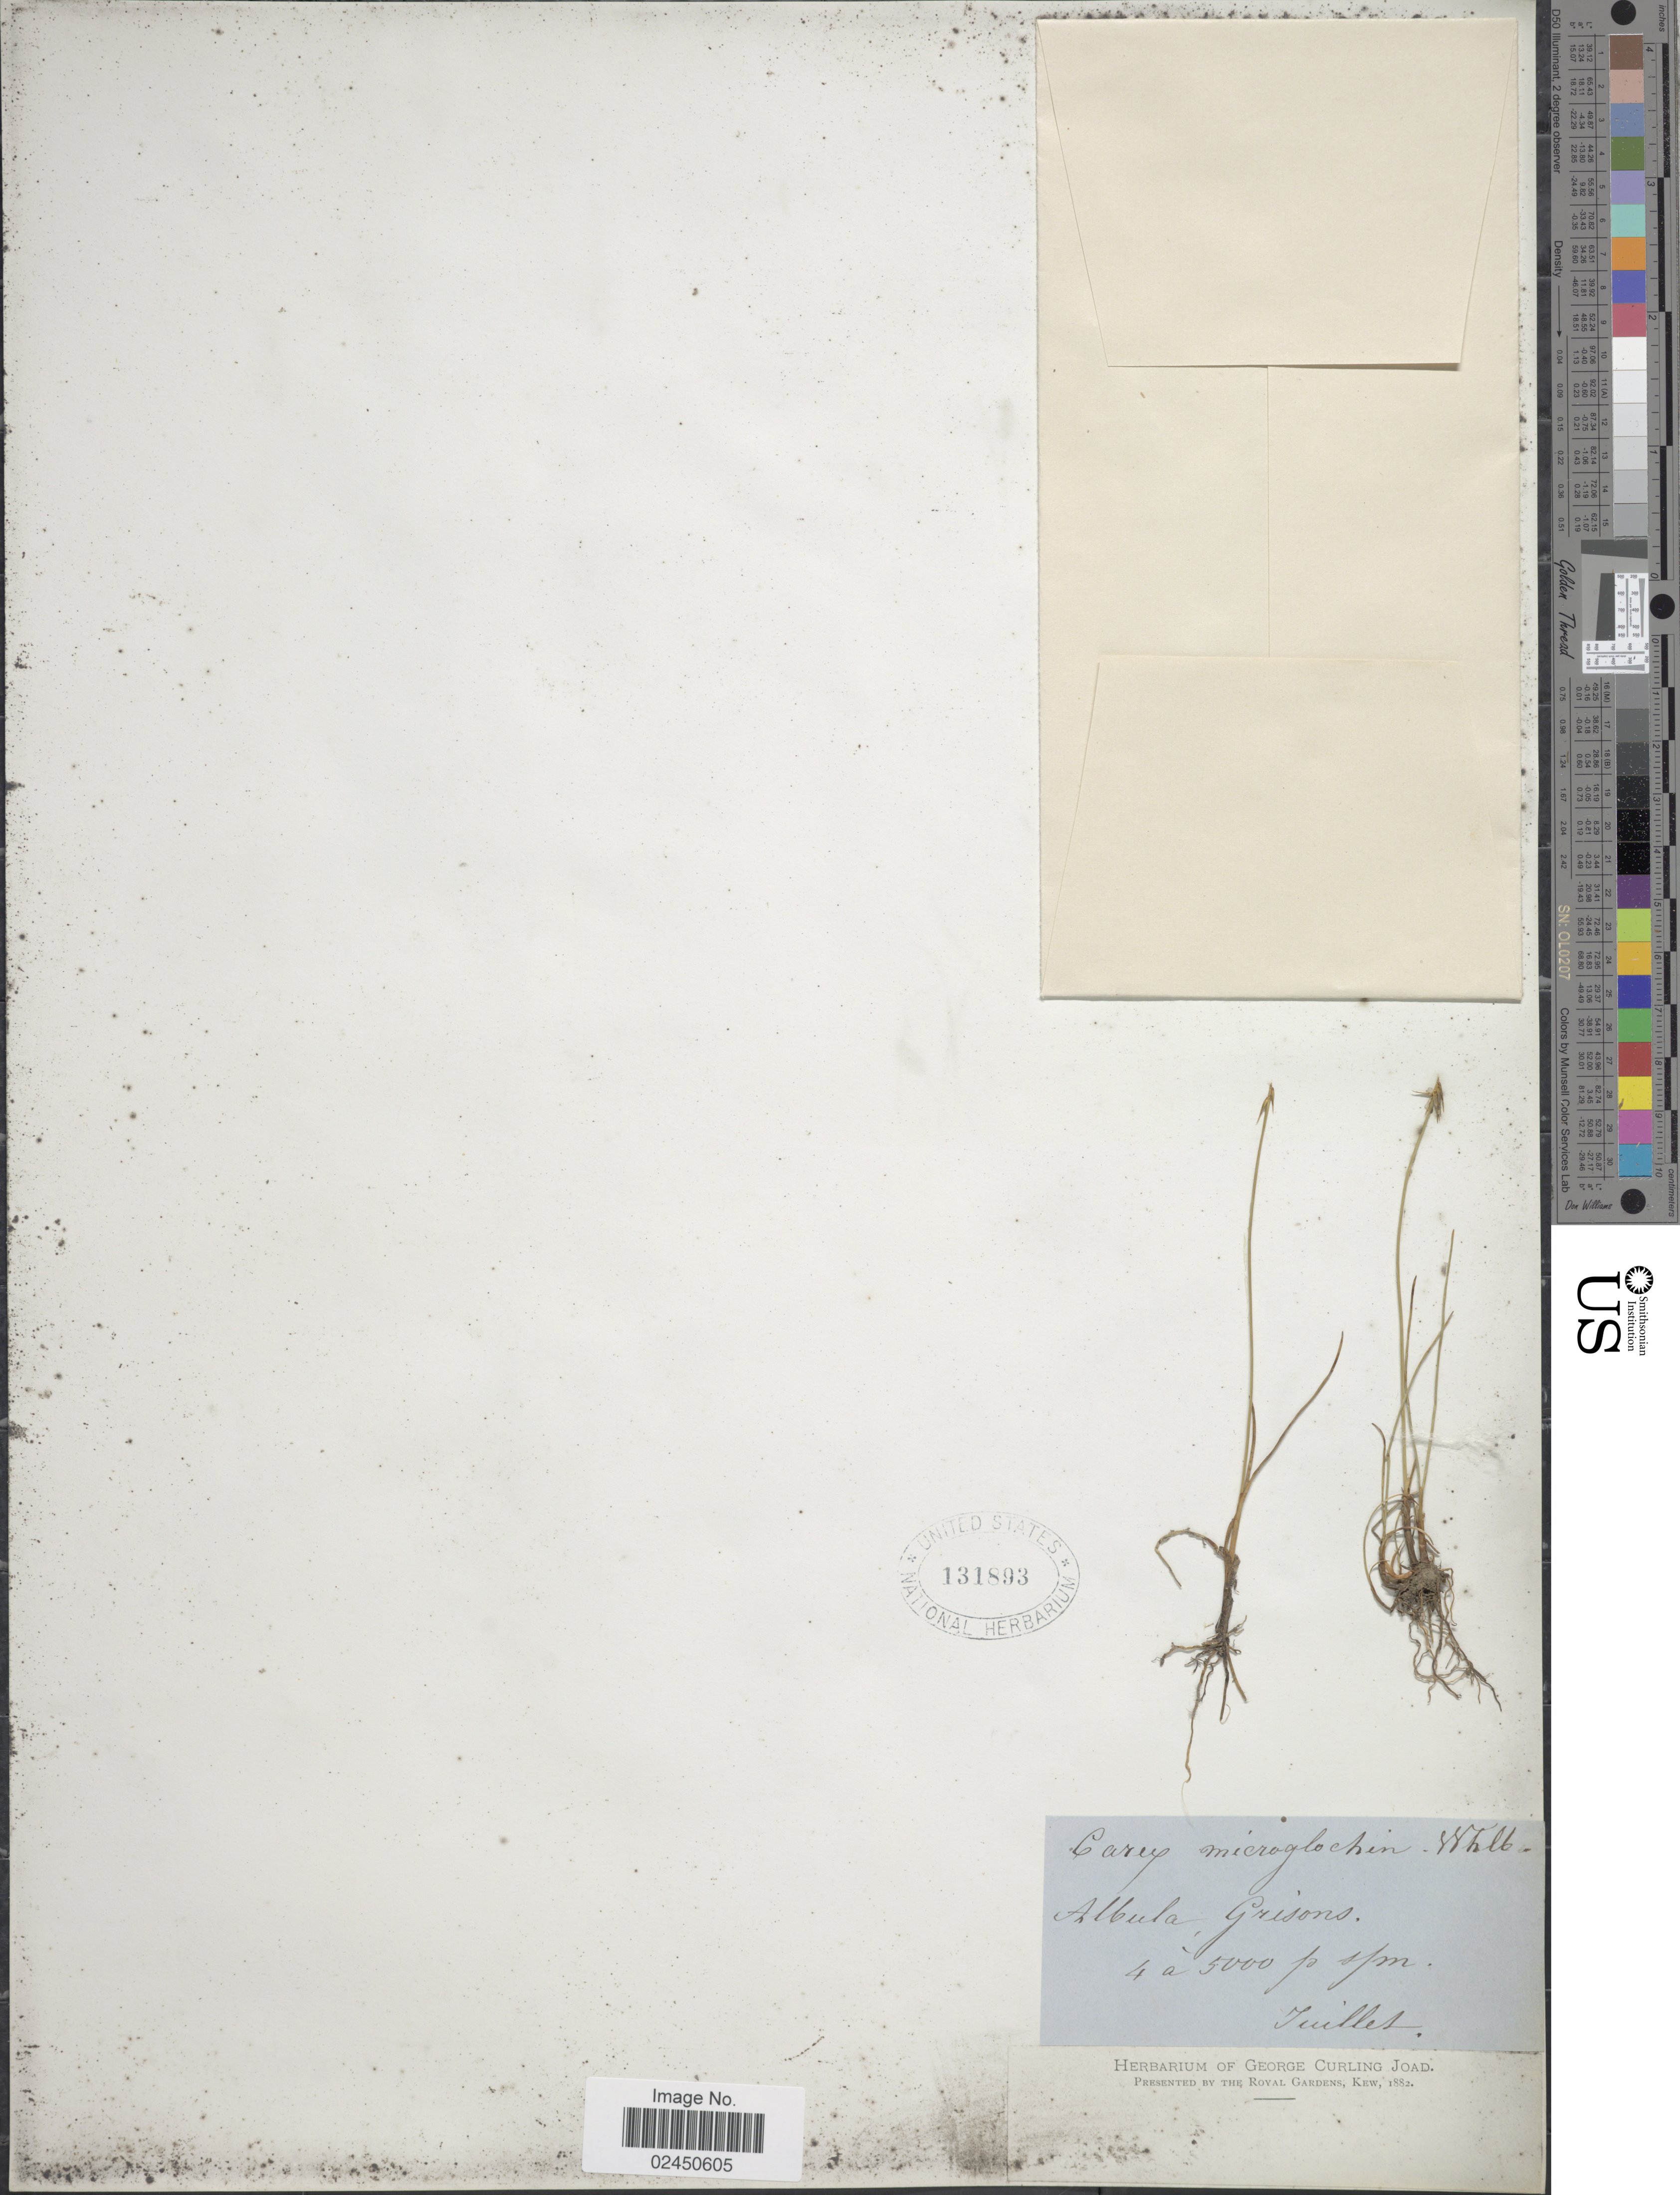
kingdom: Plantae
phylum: Tracheophyta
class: Liliopsida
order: Poales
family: Cyperaceae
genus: Carex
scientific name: Carex microglochin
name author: Wahlenb.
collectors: ex herb. George Curling Joad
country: Switzerland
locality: Albula Grisons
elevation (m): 4000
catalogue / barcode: US 131893